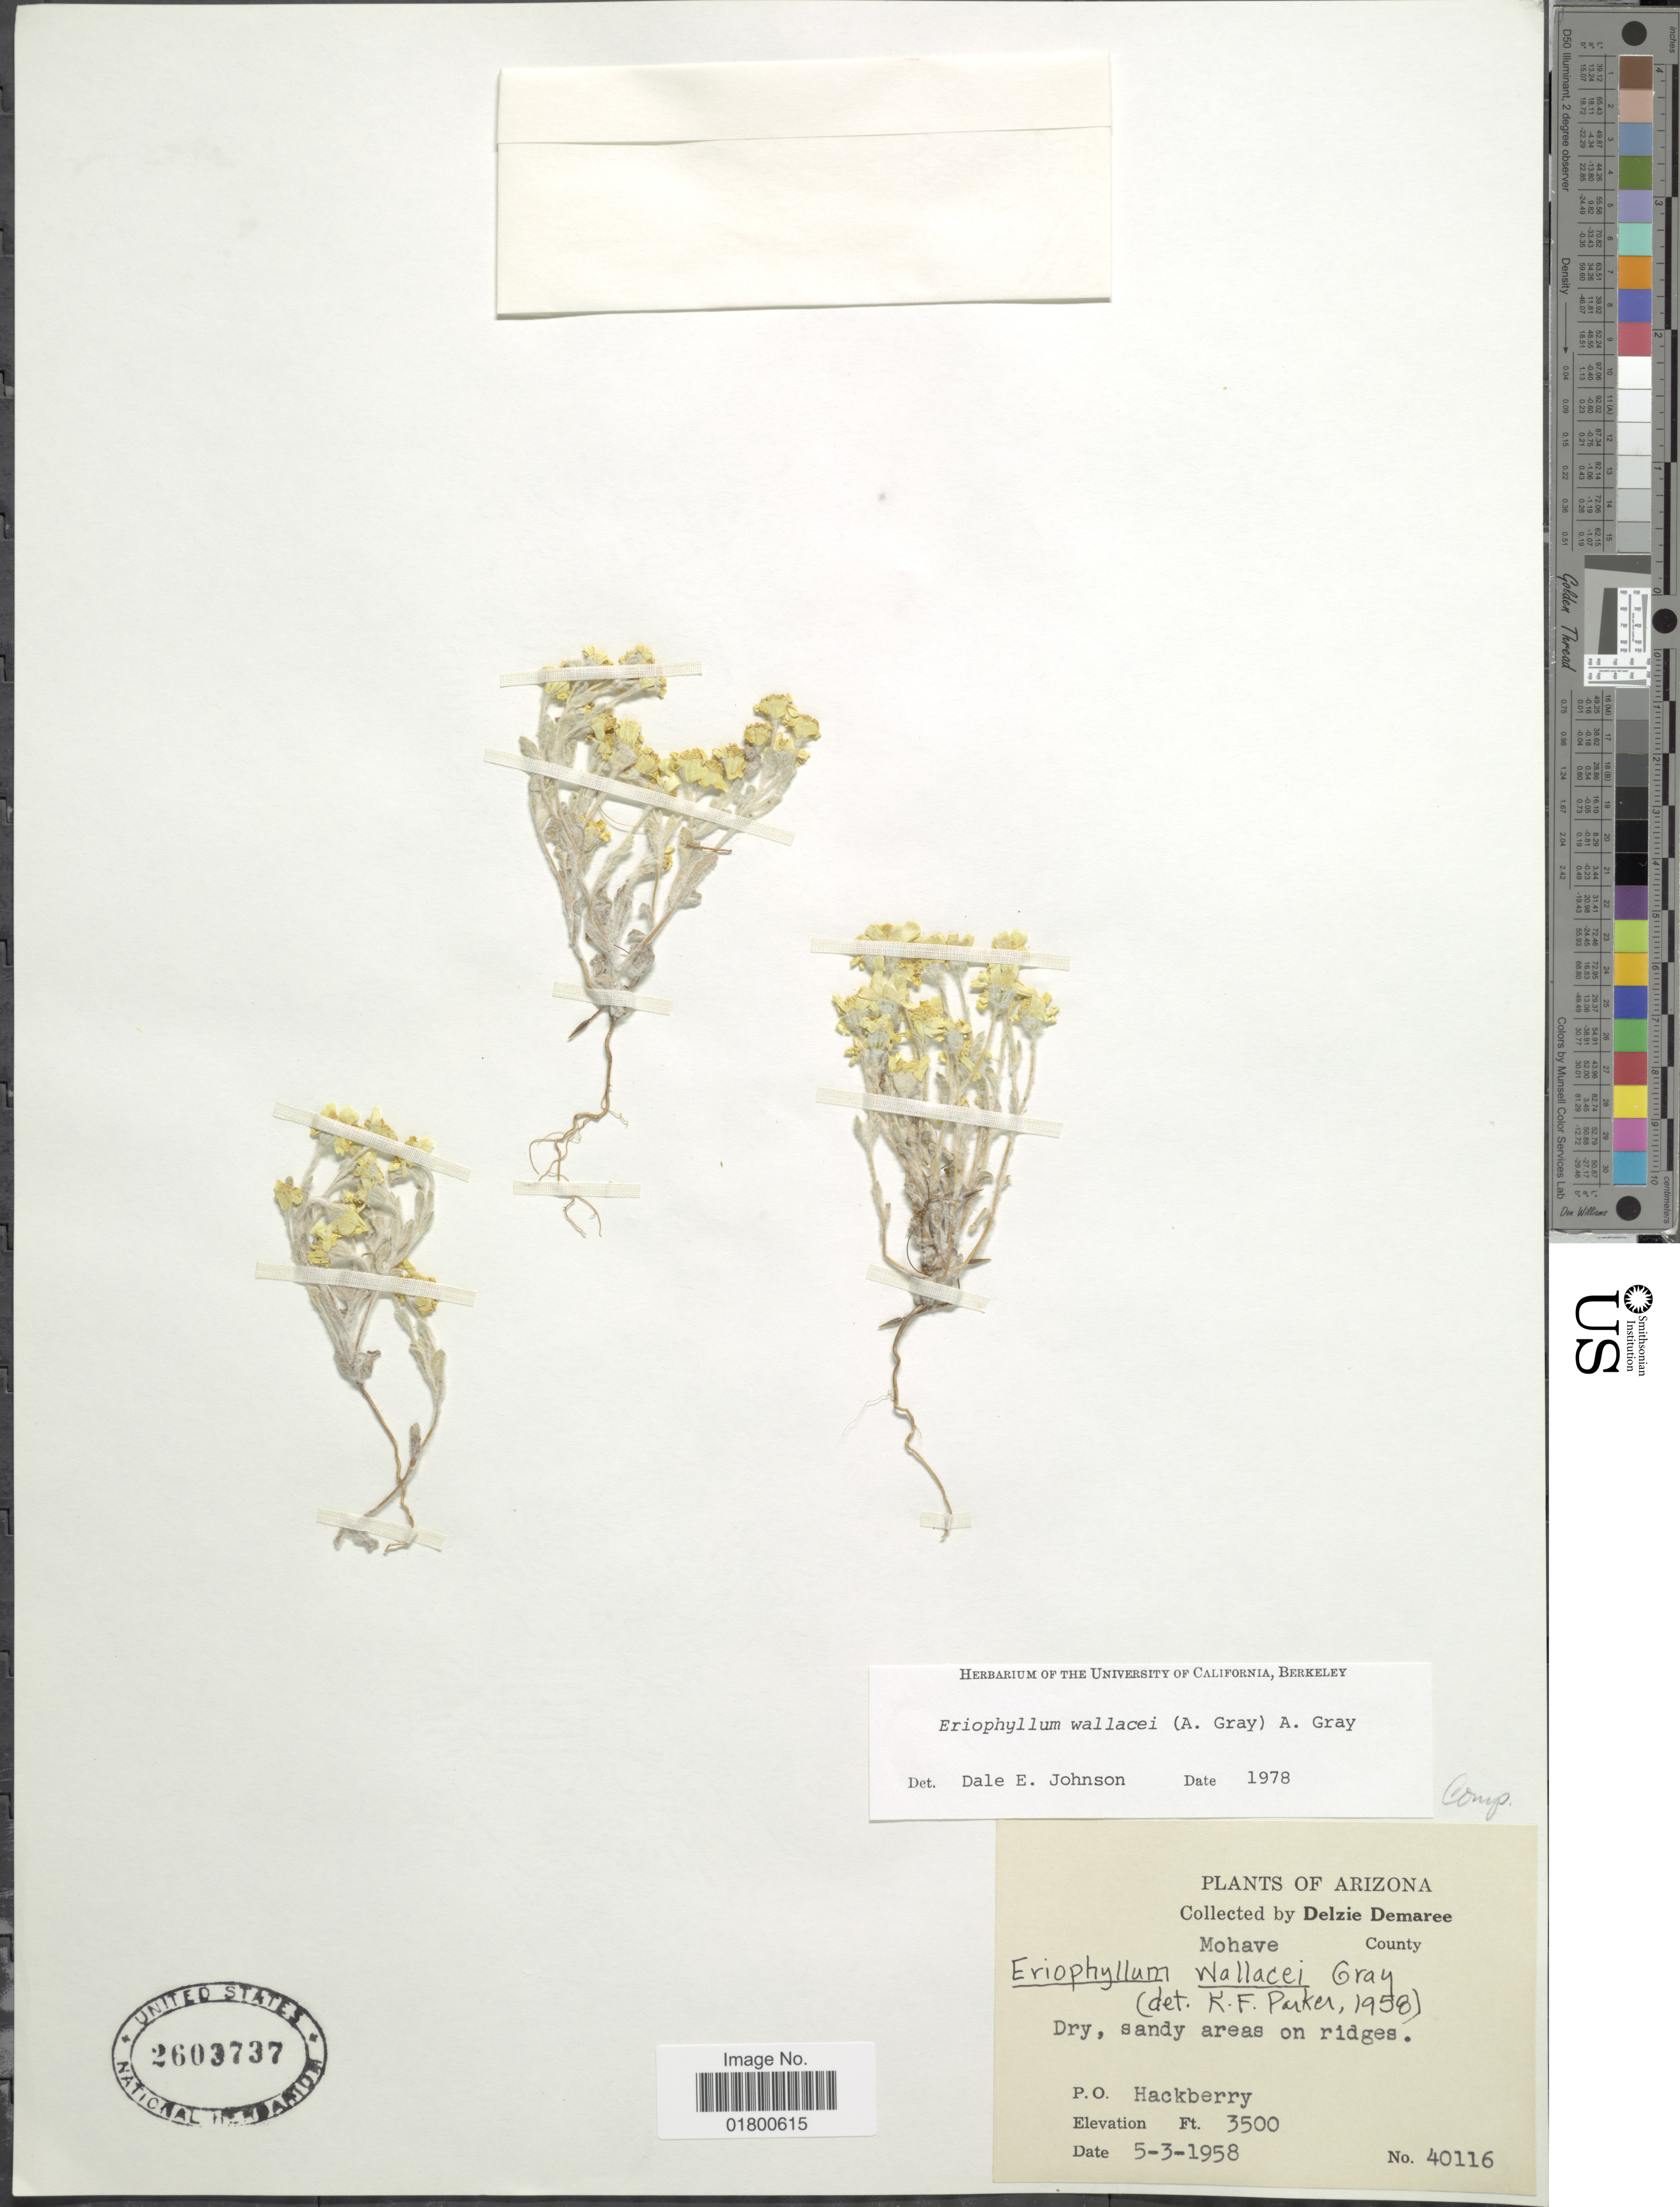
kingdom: Plantae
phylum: Tracheophyta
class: Magnoliopsida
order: Asterales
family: Asteraceae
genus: Eriophyllum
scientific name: Eriophyllum wallacei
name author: (A. Gray) A. Gray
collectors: D. Demaree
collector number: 40116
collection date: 1958-05-03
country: United States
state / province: Arizona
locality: Mohave County, Dry, sandy areas on ridges, P. O. Hackberry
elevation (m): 1067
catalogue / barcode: US 2603737